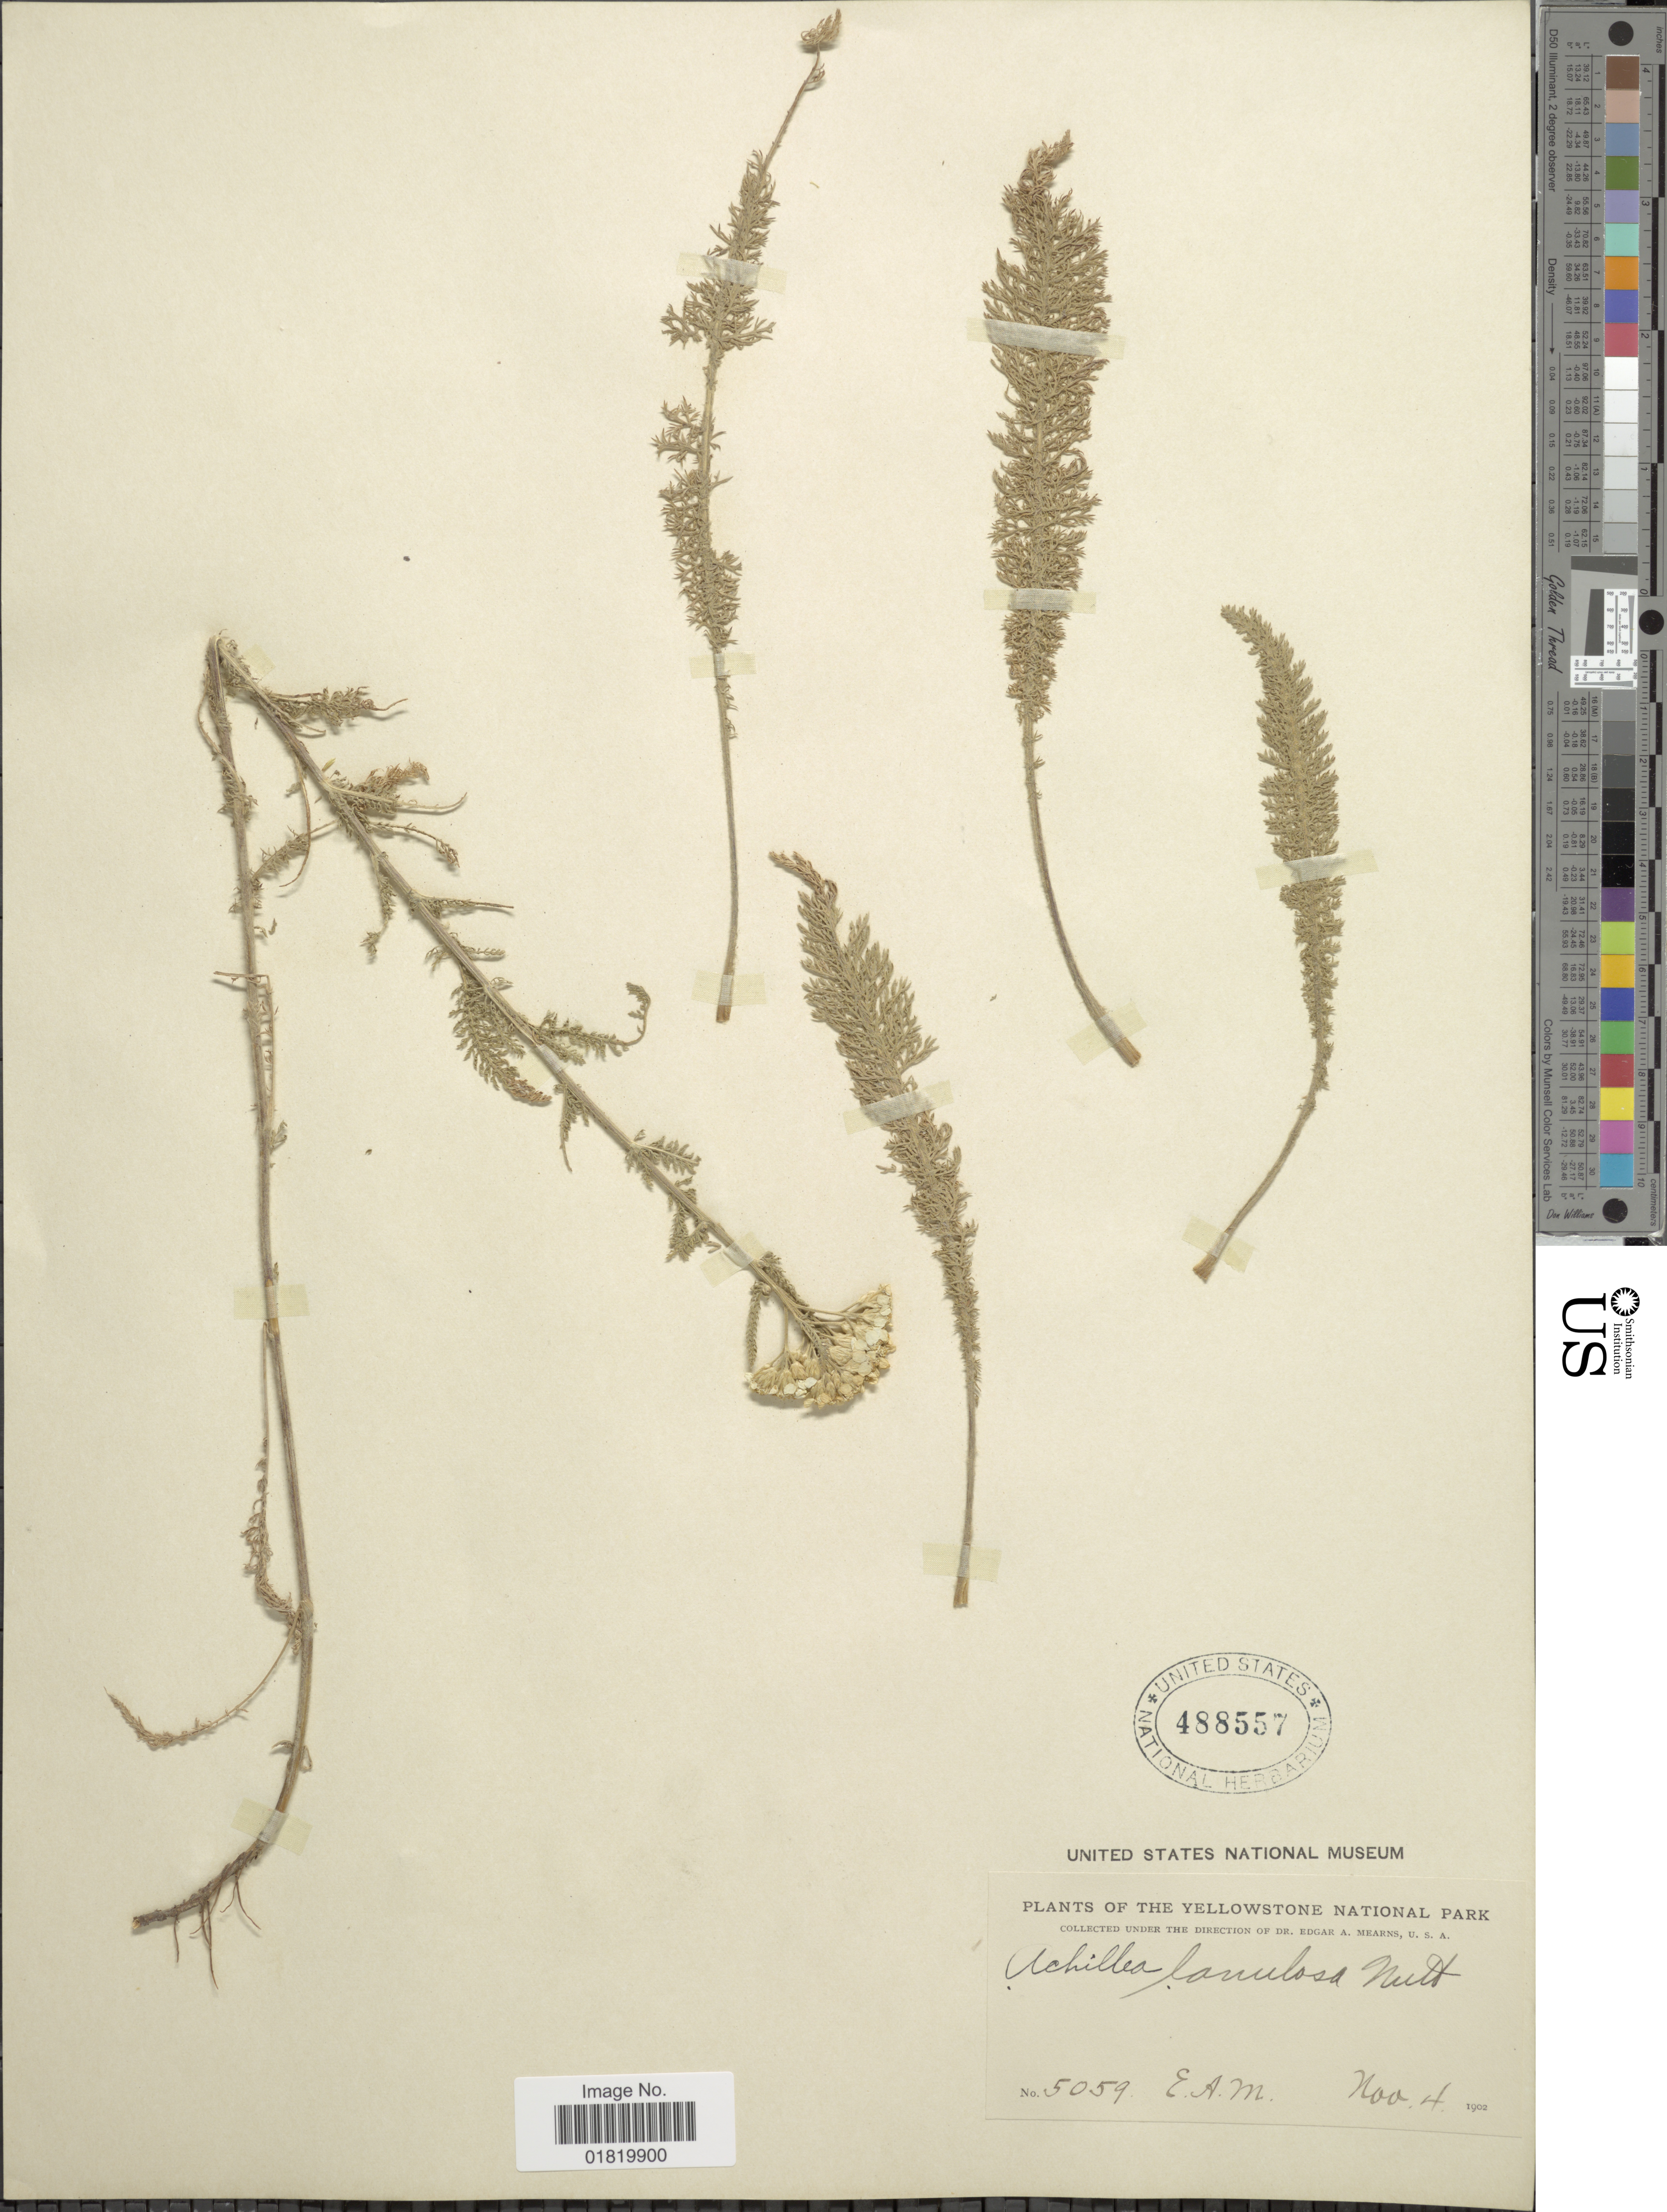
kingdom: Plantae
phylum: Tracheophyta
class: Magnoliopsida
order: Asterales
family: Asteraceae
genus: Achillea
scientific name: Achillea lanulosa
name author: Nutt.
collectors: E. A. Mearns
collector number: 5059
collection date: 1902-11-04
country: United States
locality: Yellowstone National Park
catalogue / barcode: US 488557